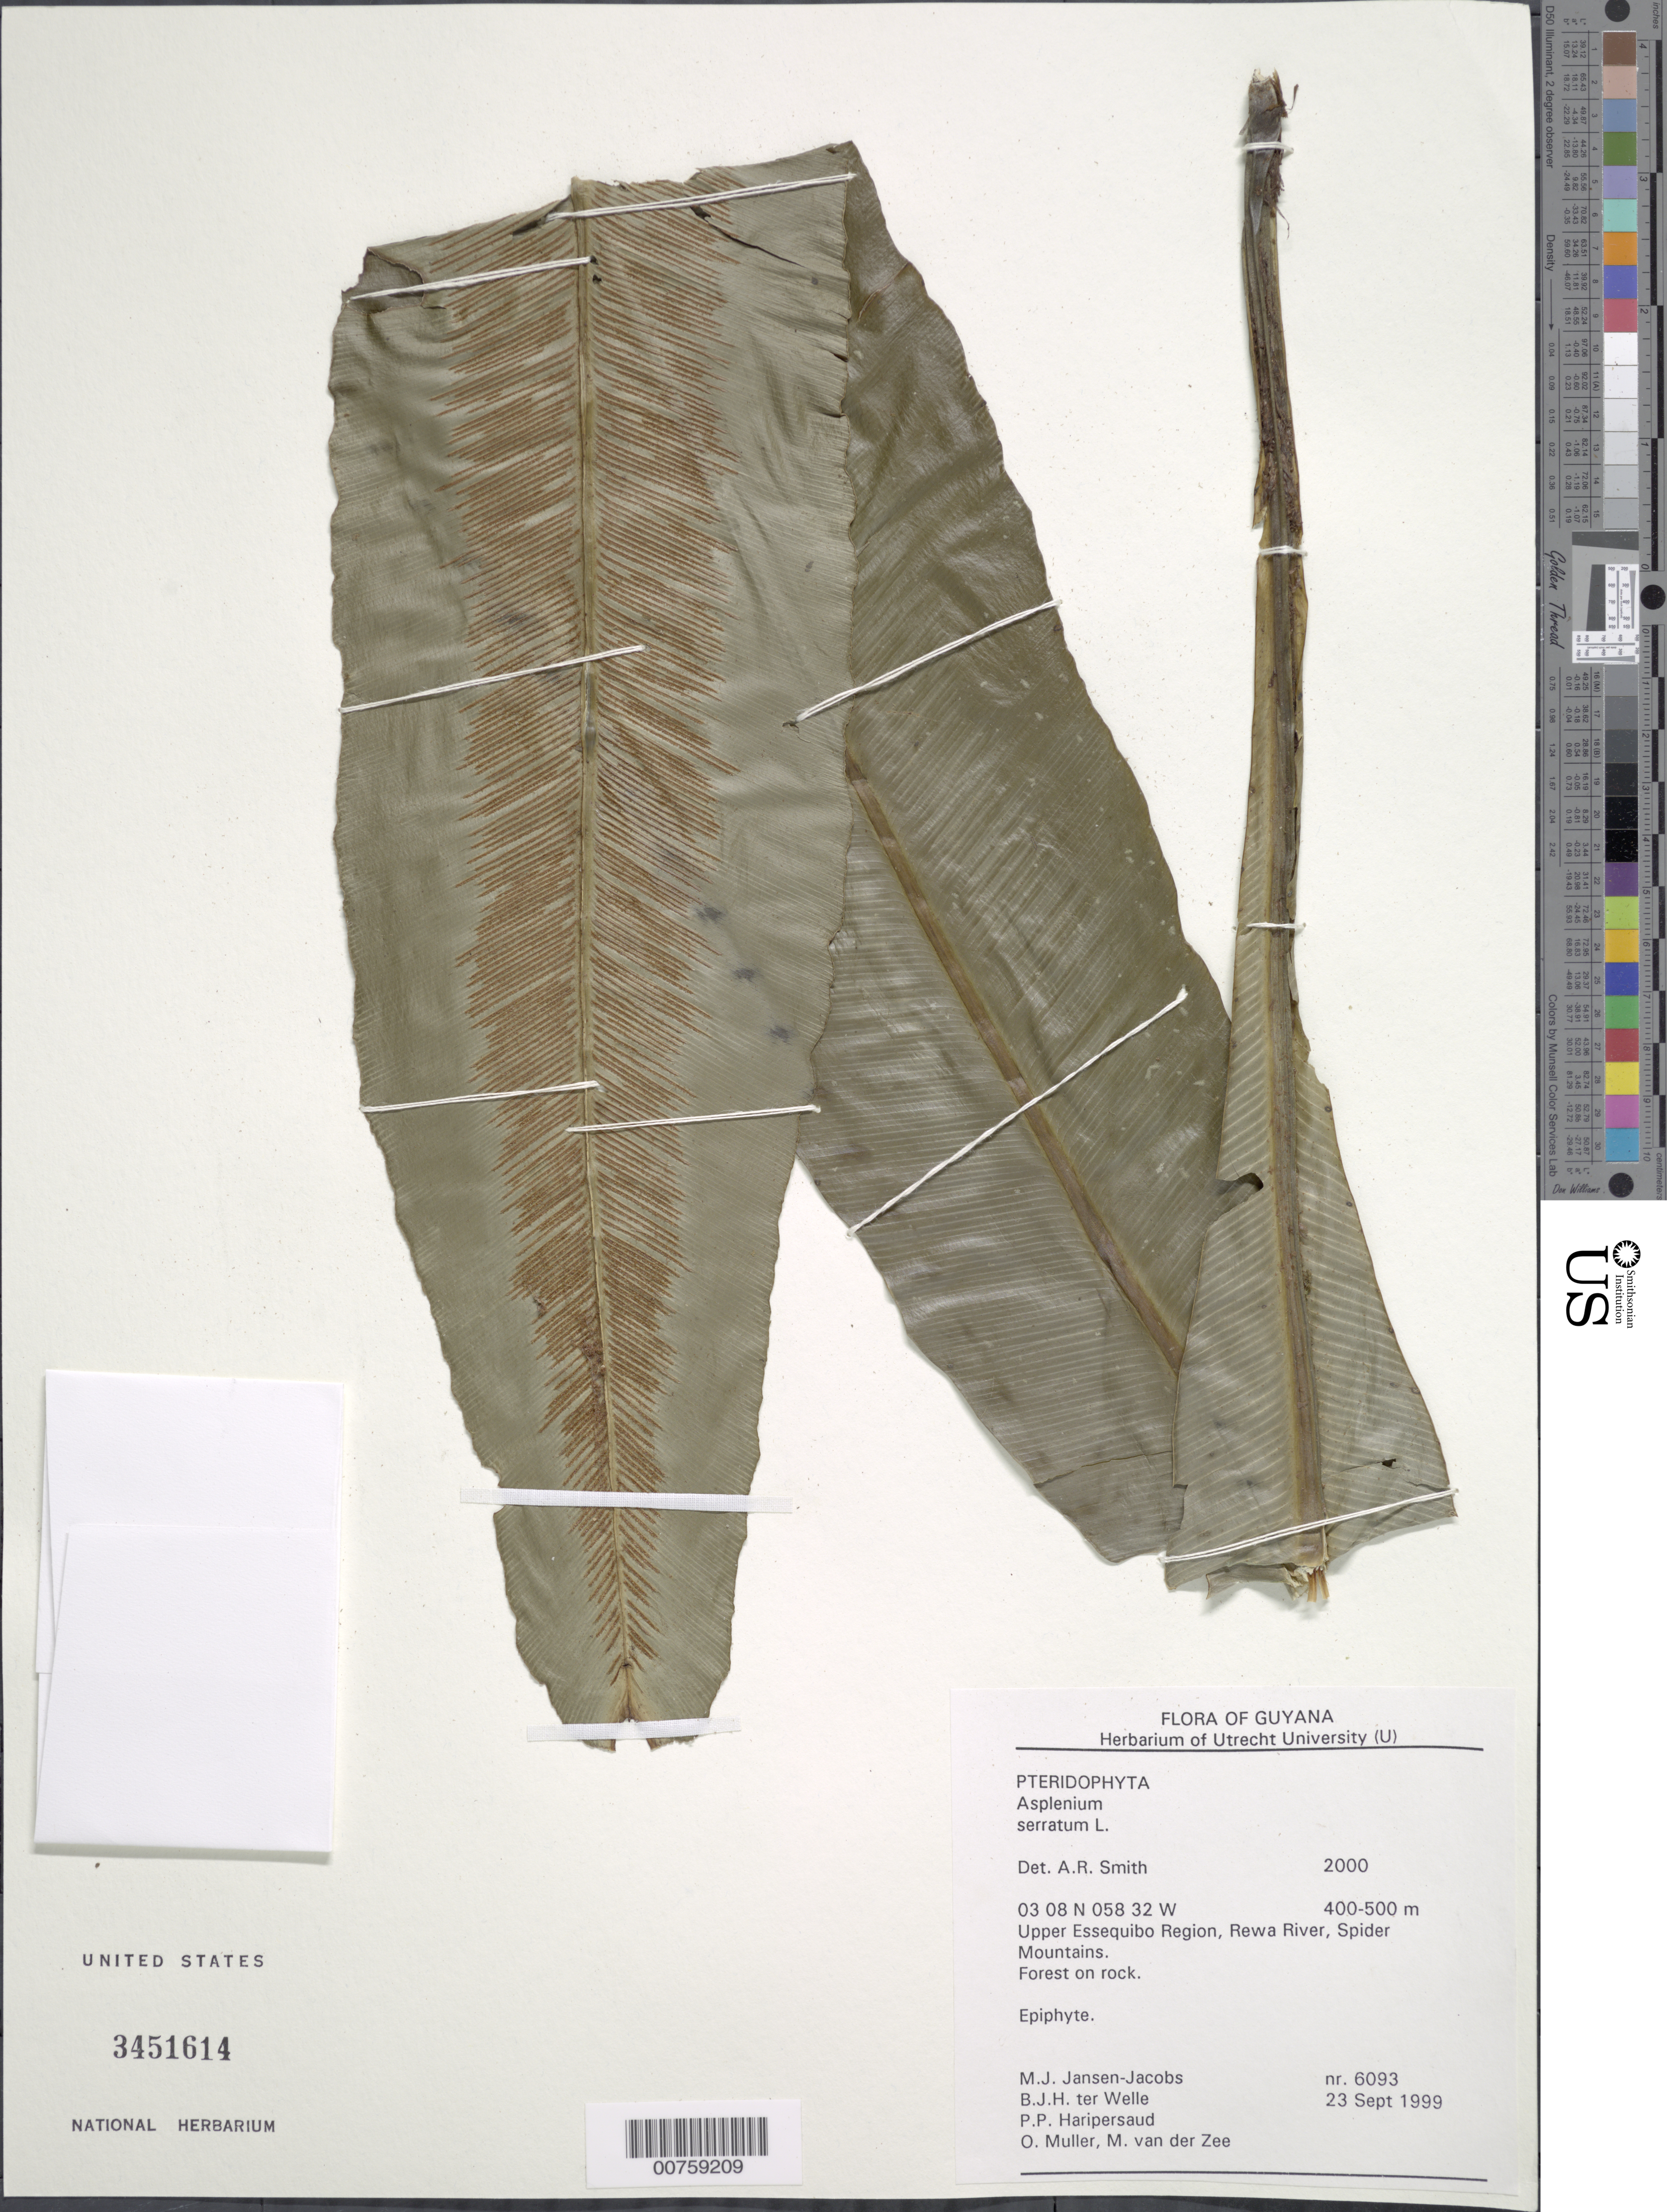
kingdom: Plantae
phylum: Tracheophyta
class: Polypodiopsida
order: Polypodiales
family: Aspleniaceae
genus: Asplenium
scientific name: Asplenium serratum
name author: L.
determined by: Smith, Alan R., (UC)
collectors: M. J. Jansen-Jacobs, B. Welle, P. Haripersaud, O. Muller & M. van der Zee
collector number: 6093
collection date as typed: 23-Sep-99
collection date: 1999-09-23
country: Guyana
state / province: U. Takutu-U. Essequibo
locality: Rewa River, Spider Mts., Upper Essequibo Region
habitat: Forest on rock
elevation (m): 400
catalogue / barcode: US 3451614